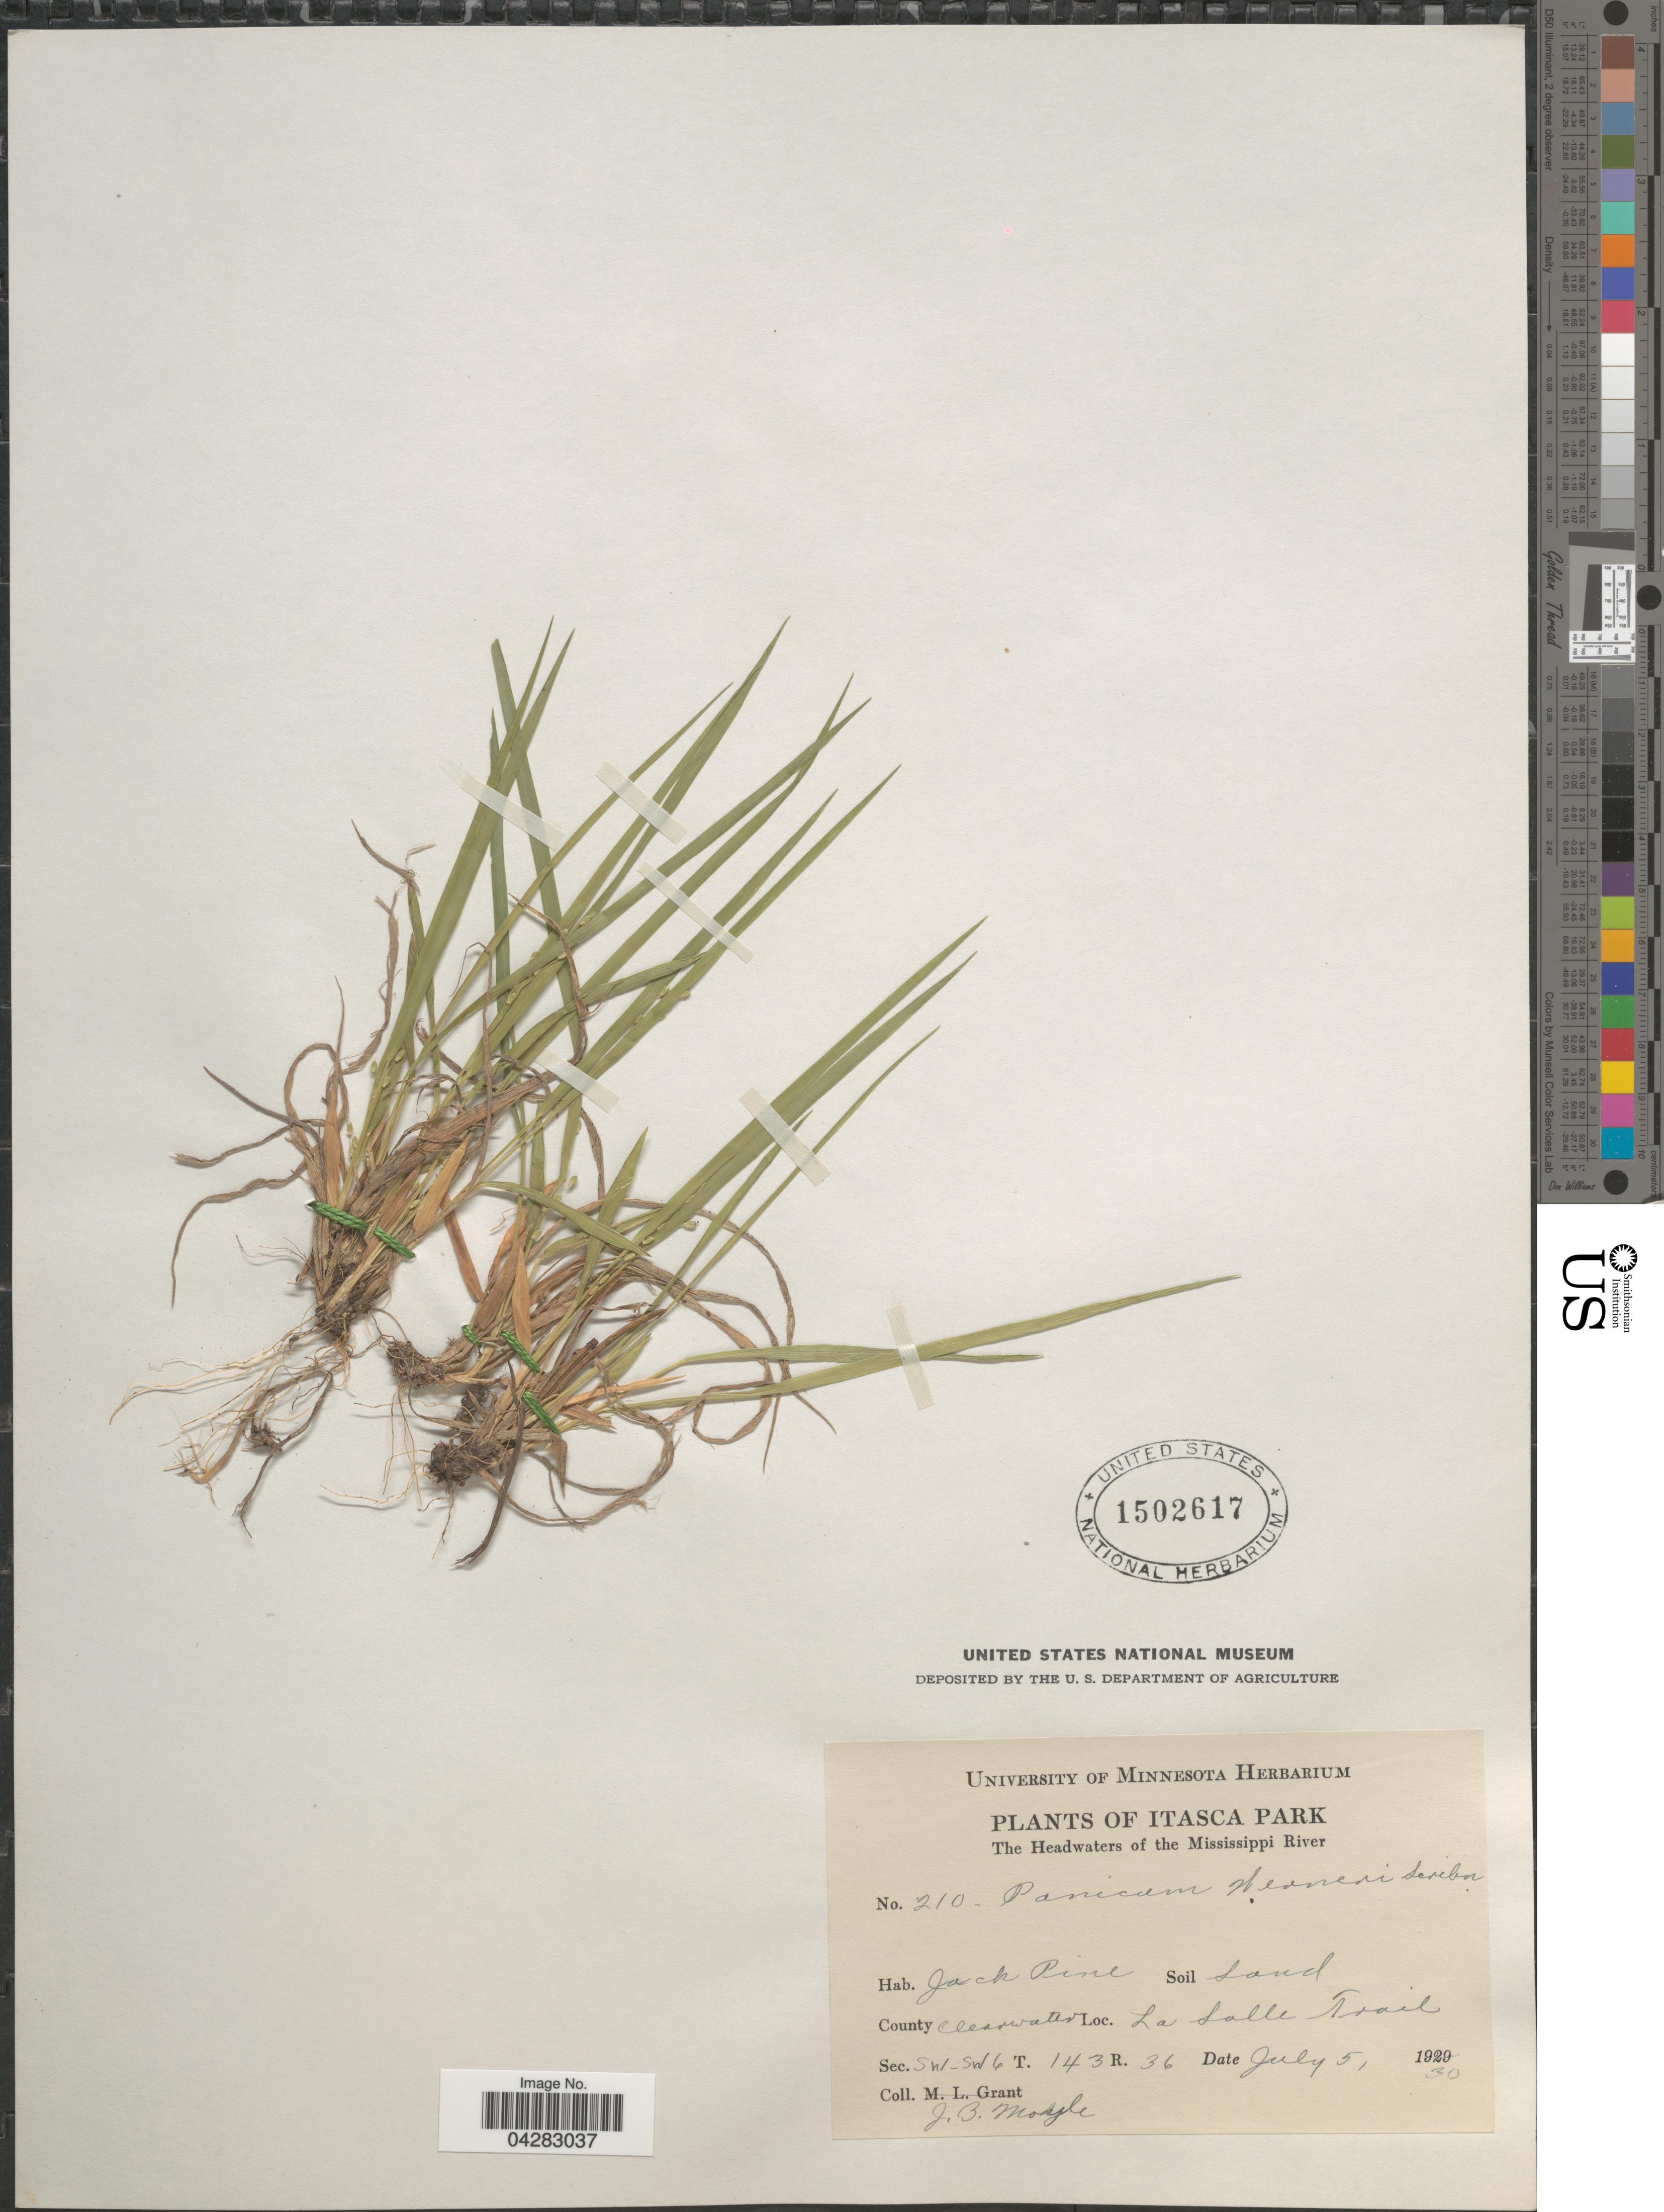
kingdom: Plantae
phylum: Tracheophyta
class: Liliopsida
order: Poales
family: Poaceae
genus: Dichanthelium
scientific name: Dichanthelium linearifolium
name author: (Scribn.) Gould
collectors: J. Moyle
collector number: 210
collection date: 1930-07-05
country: United States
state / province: Minnesota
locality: Itasca Park. The Headwaters of the Mississippi River, Jack Pine. Soil sand. County Clearwater. La Salle Trail. Sec. SW-SW6 T. 143 R. 36.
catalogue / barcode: US 1502617